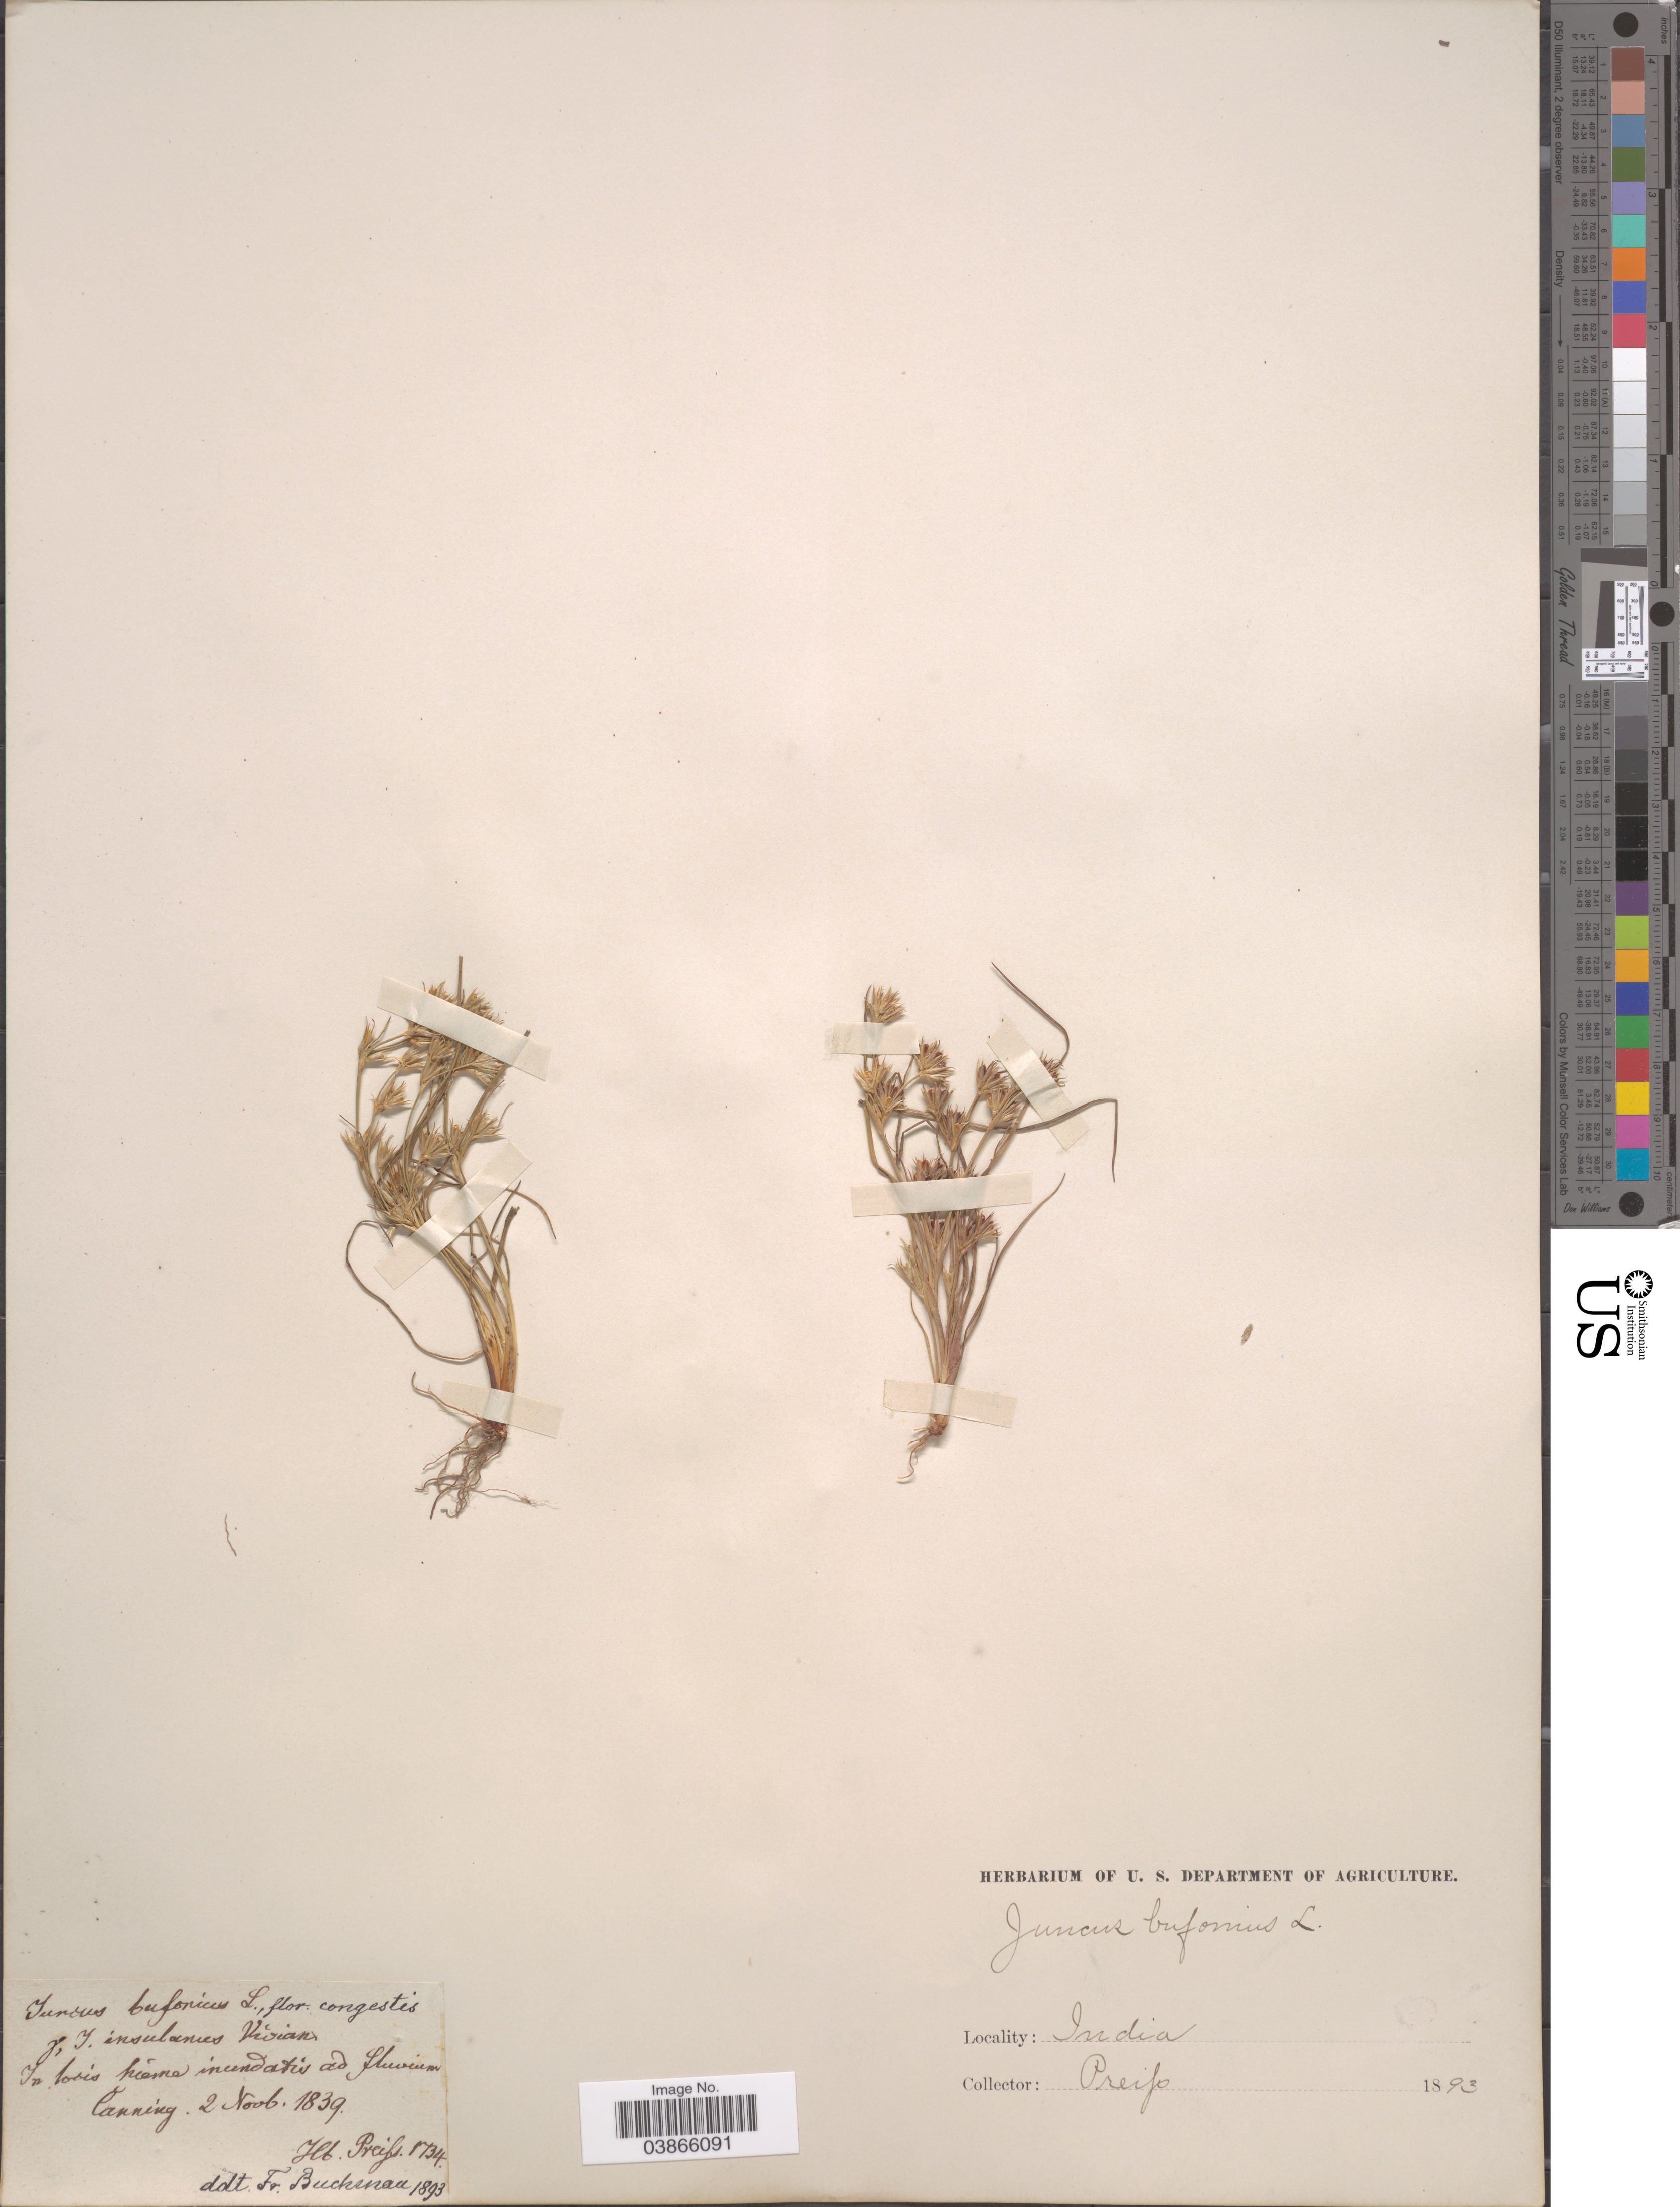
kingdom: Plantae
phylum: Tracheophyta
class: Liliopsida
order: Poales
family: Juncaceae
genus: Juncus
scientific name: Juncus bufonius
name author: L.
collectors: H. Preiss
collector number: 1734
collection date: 1839-11-02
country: India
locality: in locis hieme inundatis ad fluvium Canning.